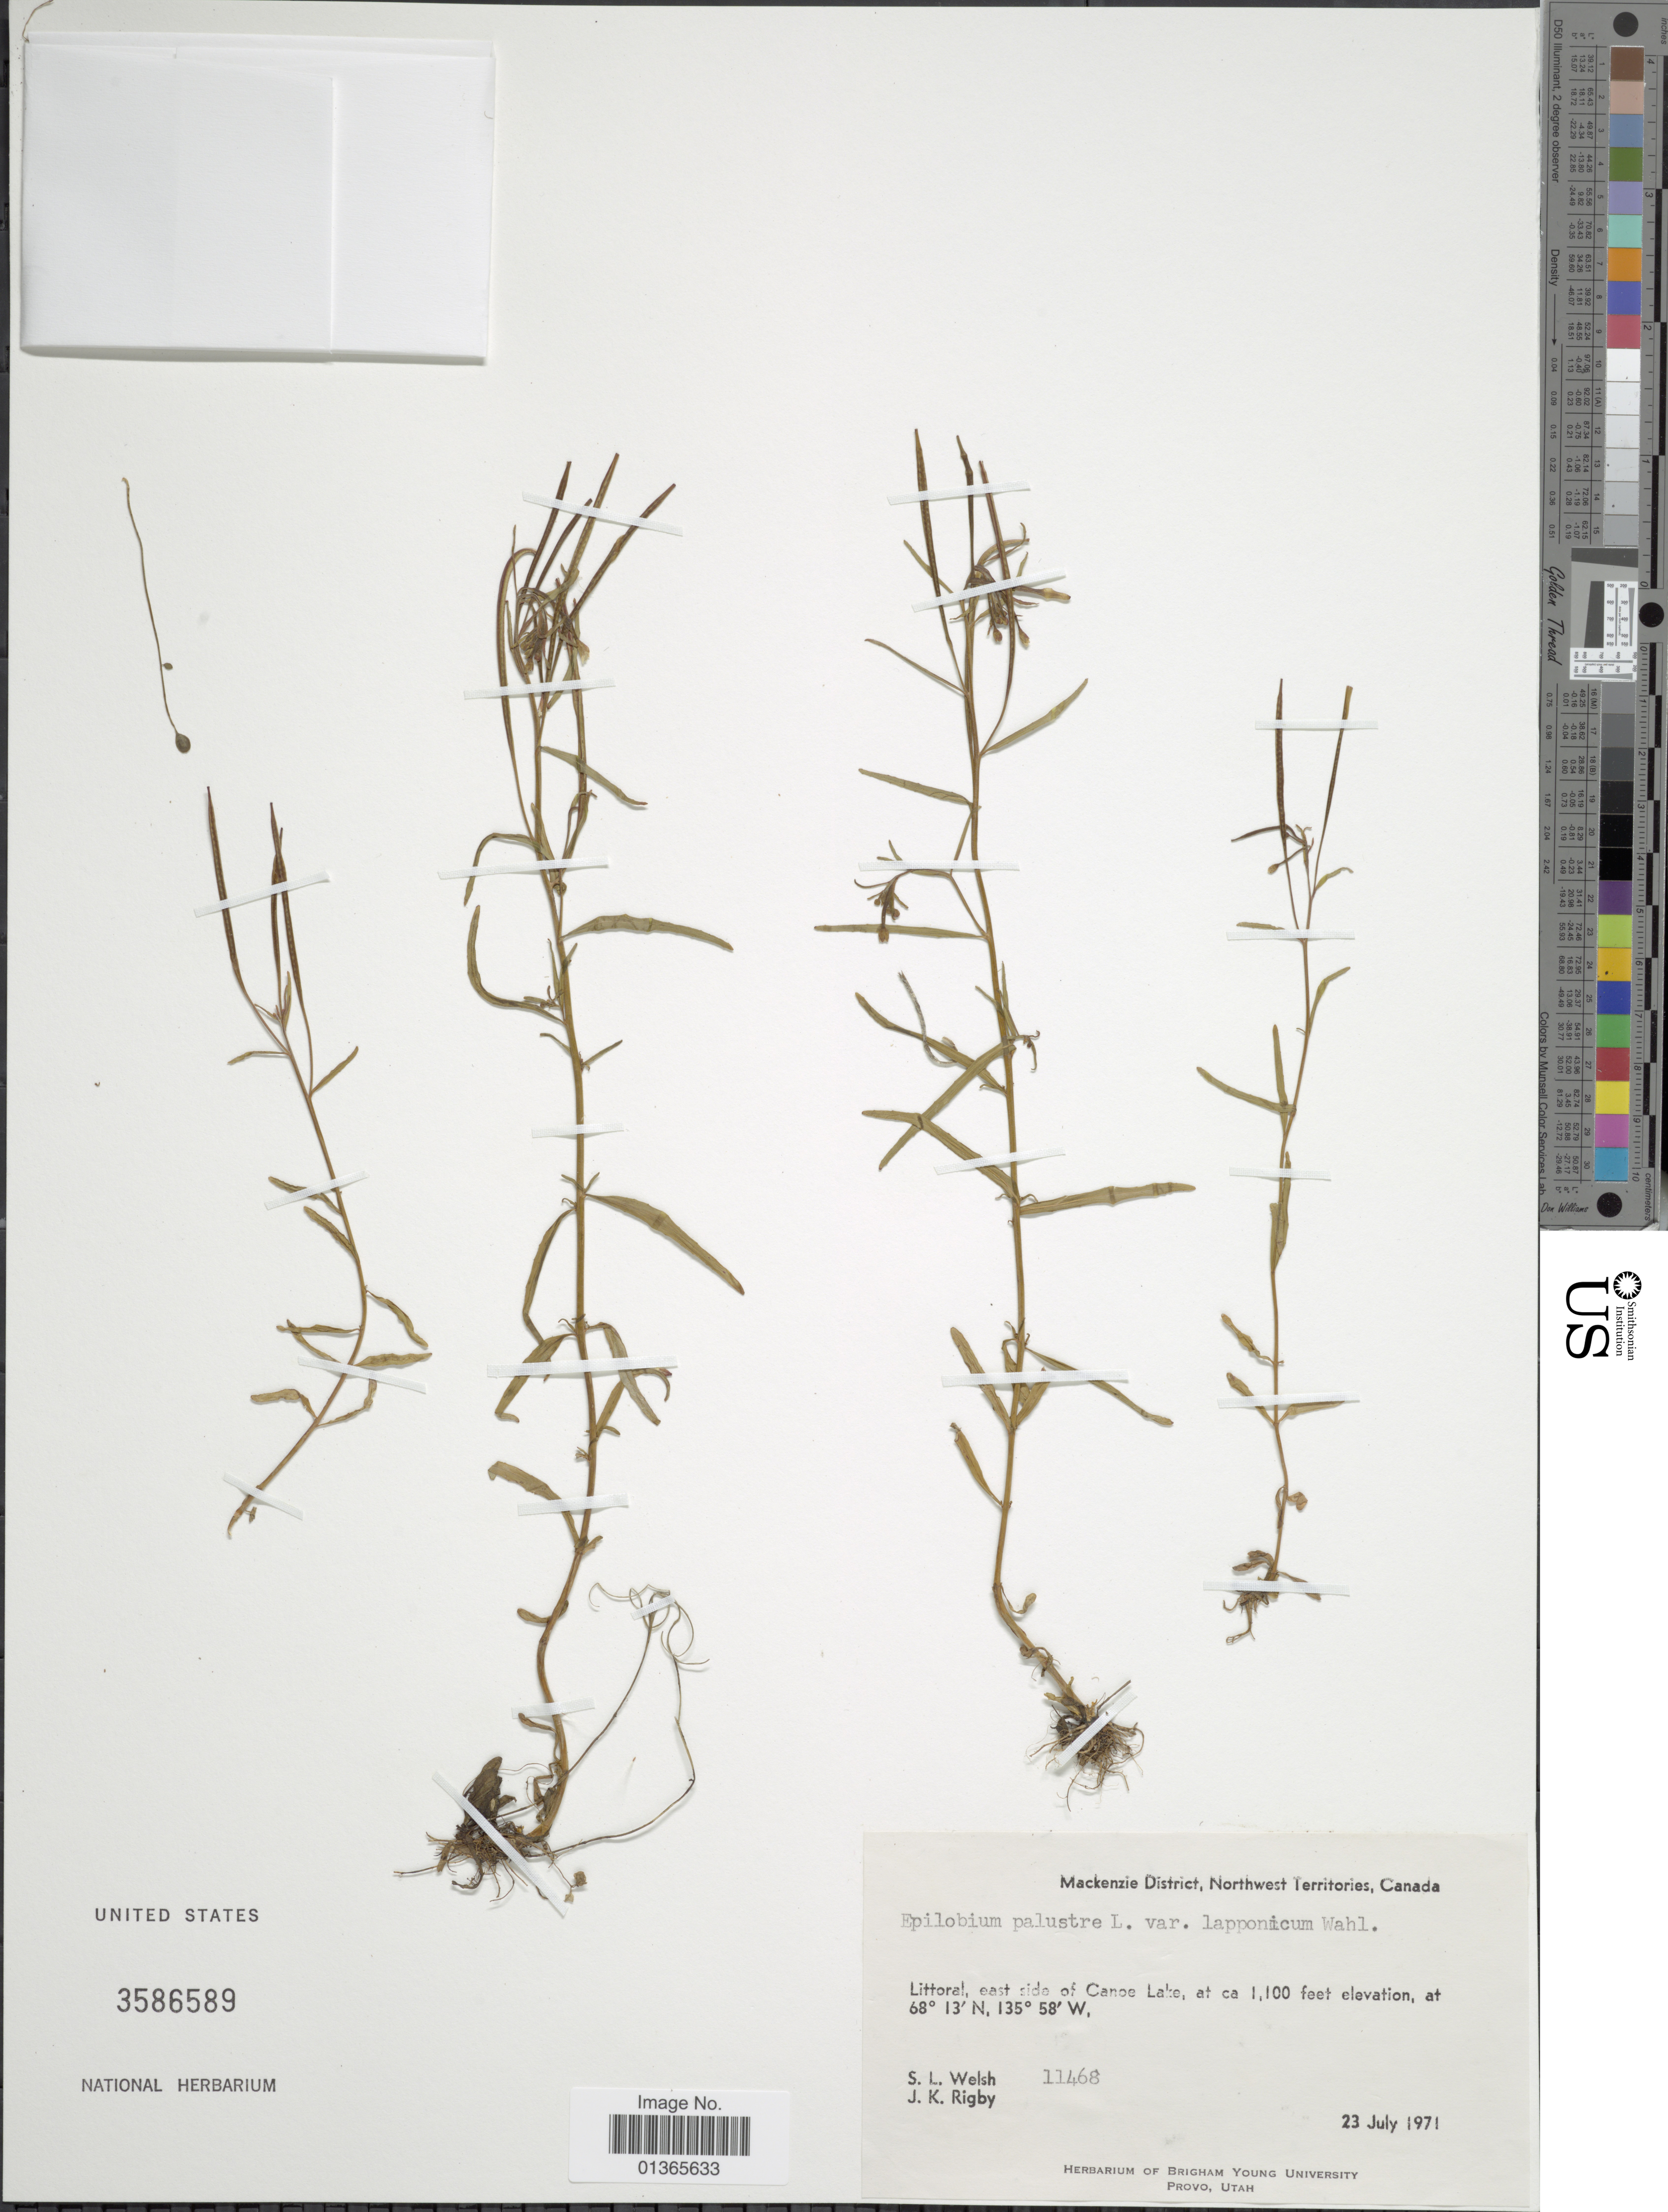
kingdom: Plantae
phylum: Tracheophyta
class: Magnoliopsida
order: Myrtales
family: Onagraceae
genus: Epilobium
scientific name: Epilobium palustre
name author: L.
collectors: S. Welsh & J. Rigby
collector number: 11468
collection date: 1971-07-23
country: Canada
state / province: Northwest Territories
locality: Mackenzie District. Littoral, east side of Canoe Lake.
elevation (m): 335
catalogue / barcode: US 3586589